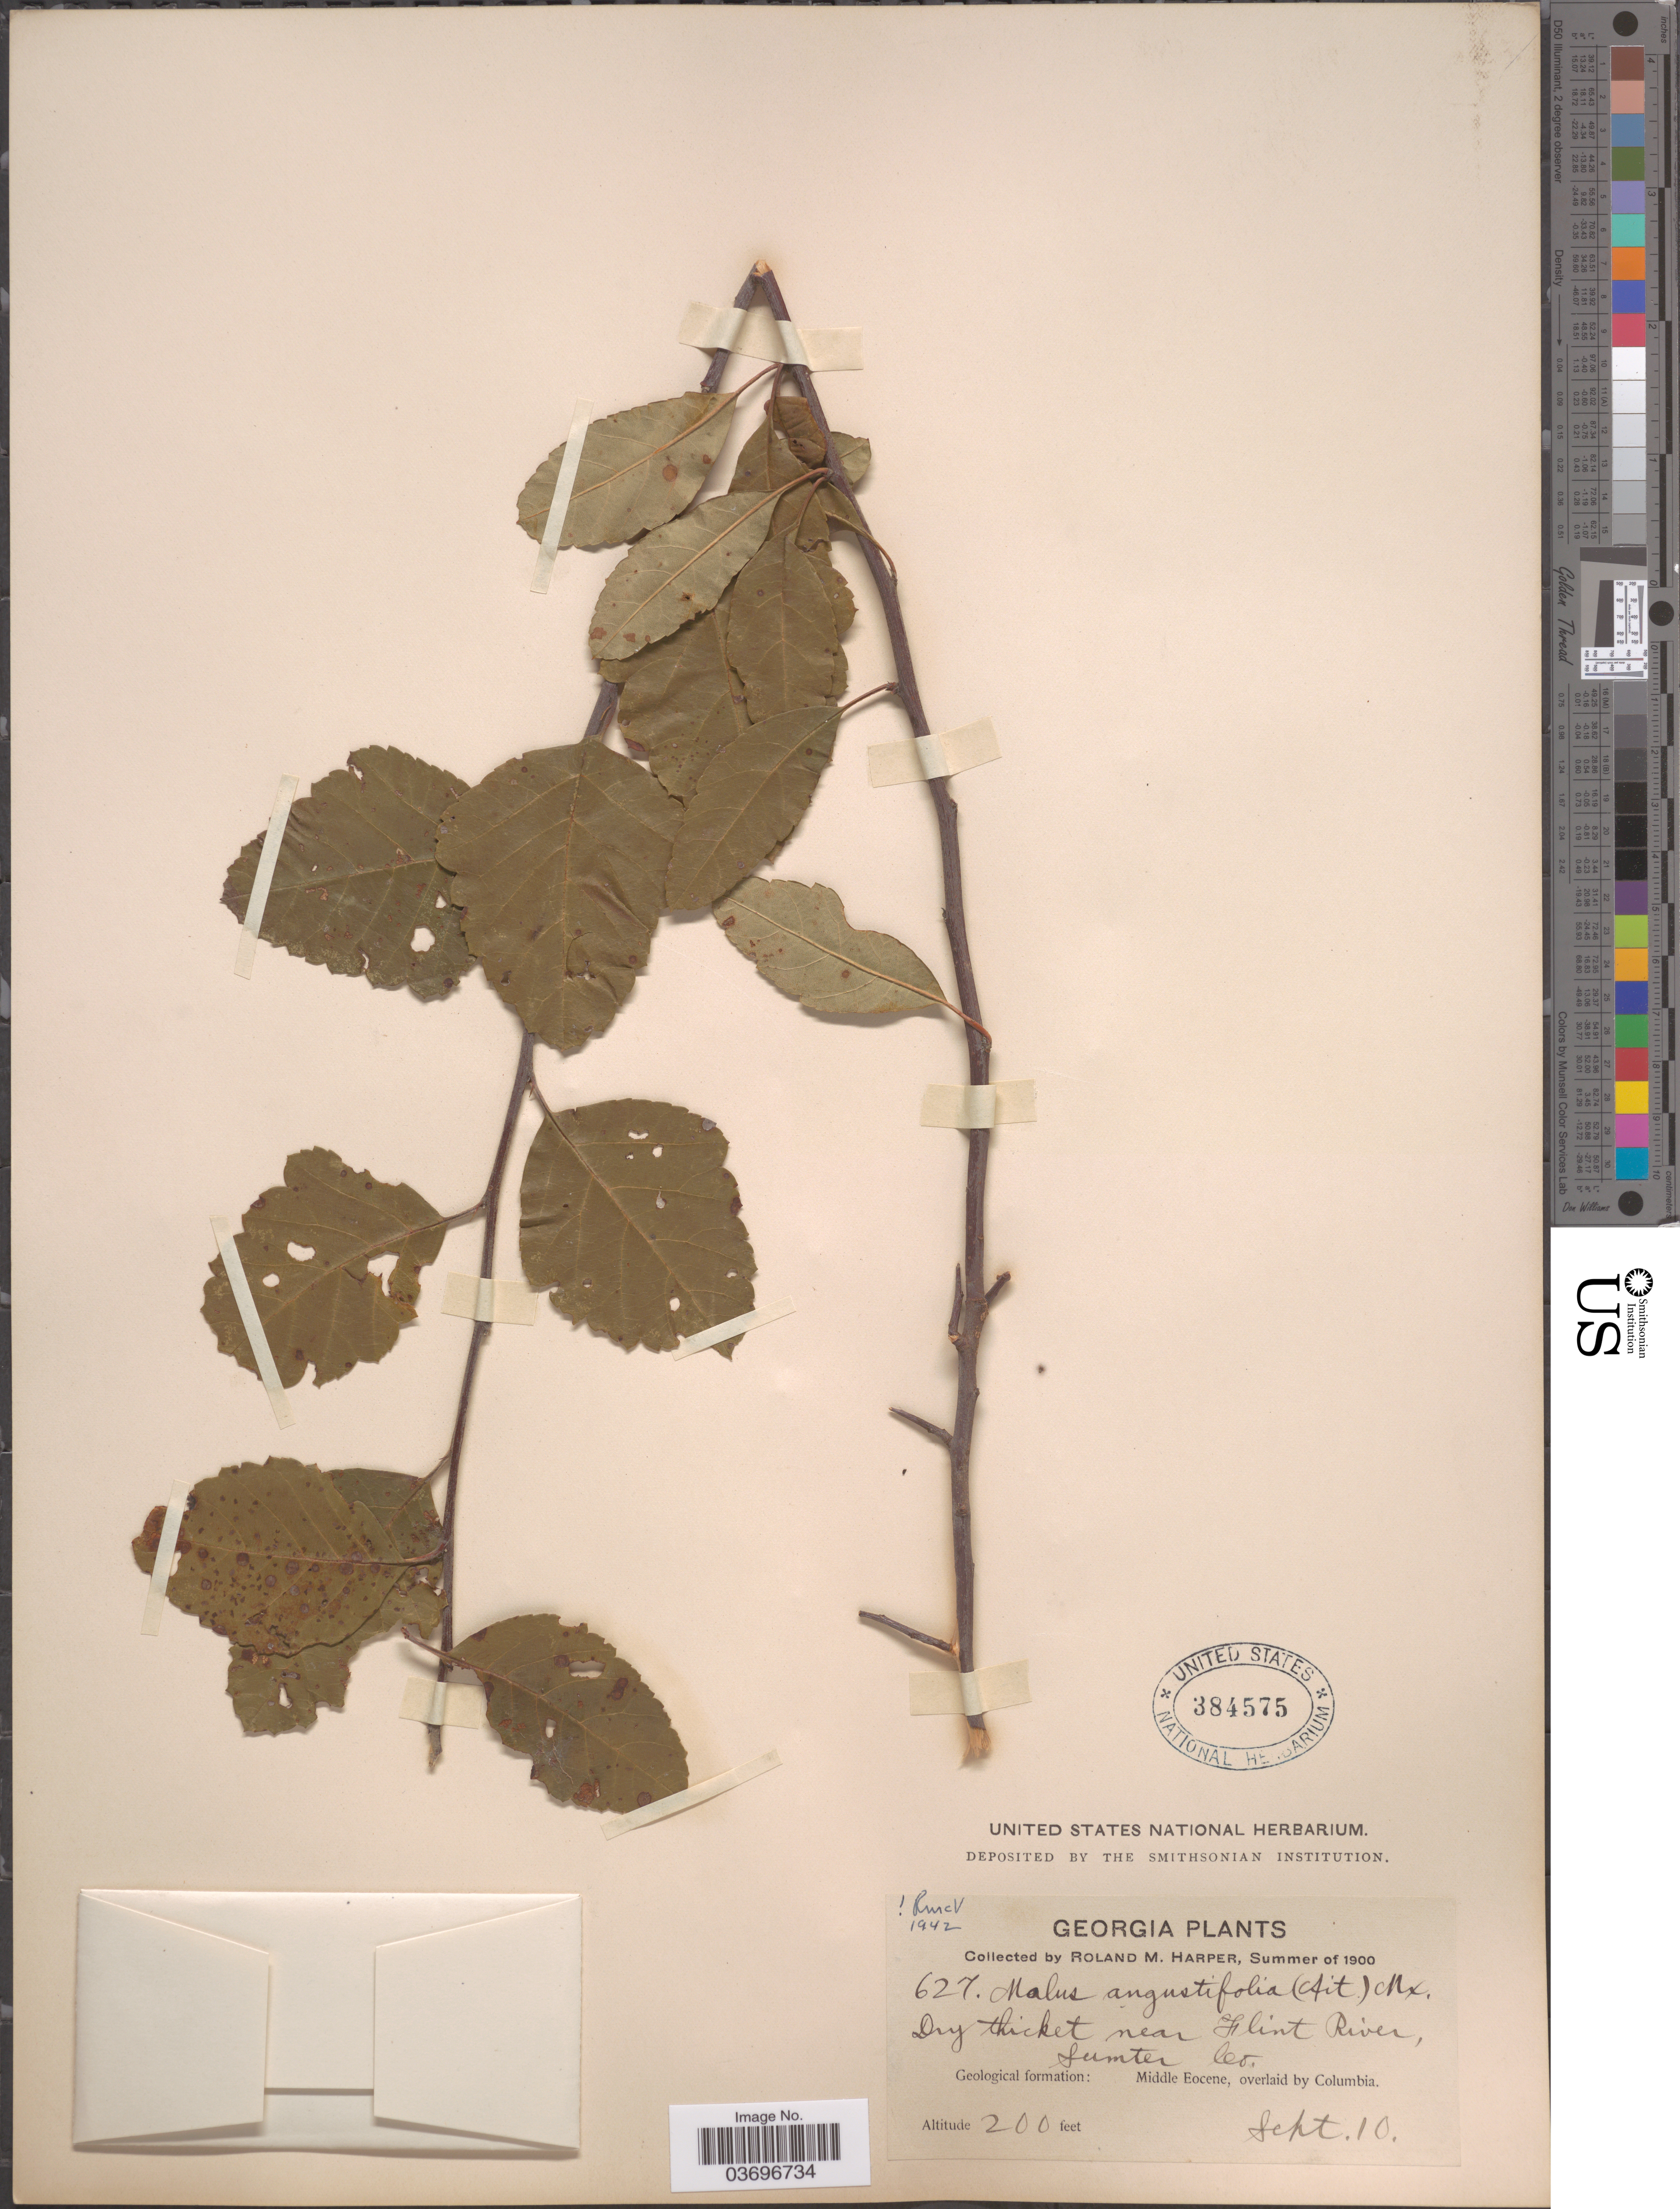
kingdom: Plantae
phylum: Tracheophyta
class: Magnoliopsida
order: Rosales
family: Rosaceae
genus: Malus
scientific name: Malus angustifolia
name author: (Aiton) Michx.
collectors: R. M. Harper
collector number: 627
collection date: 1900-09-10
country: United States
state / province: Georgia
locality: Dry thicket near Flint River, Sumter Co. Geological formation: Middle Eocene, overlaid by Columbia.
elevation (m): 61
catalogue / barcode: US 384575